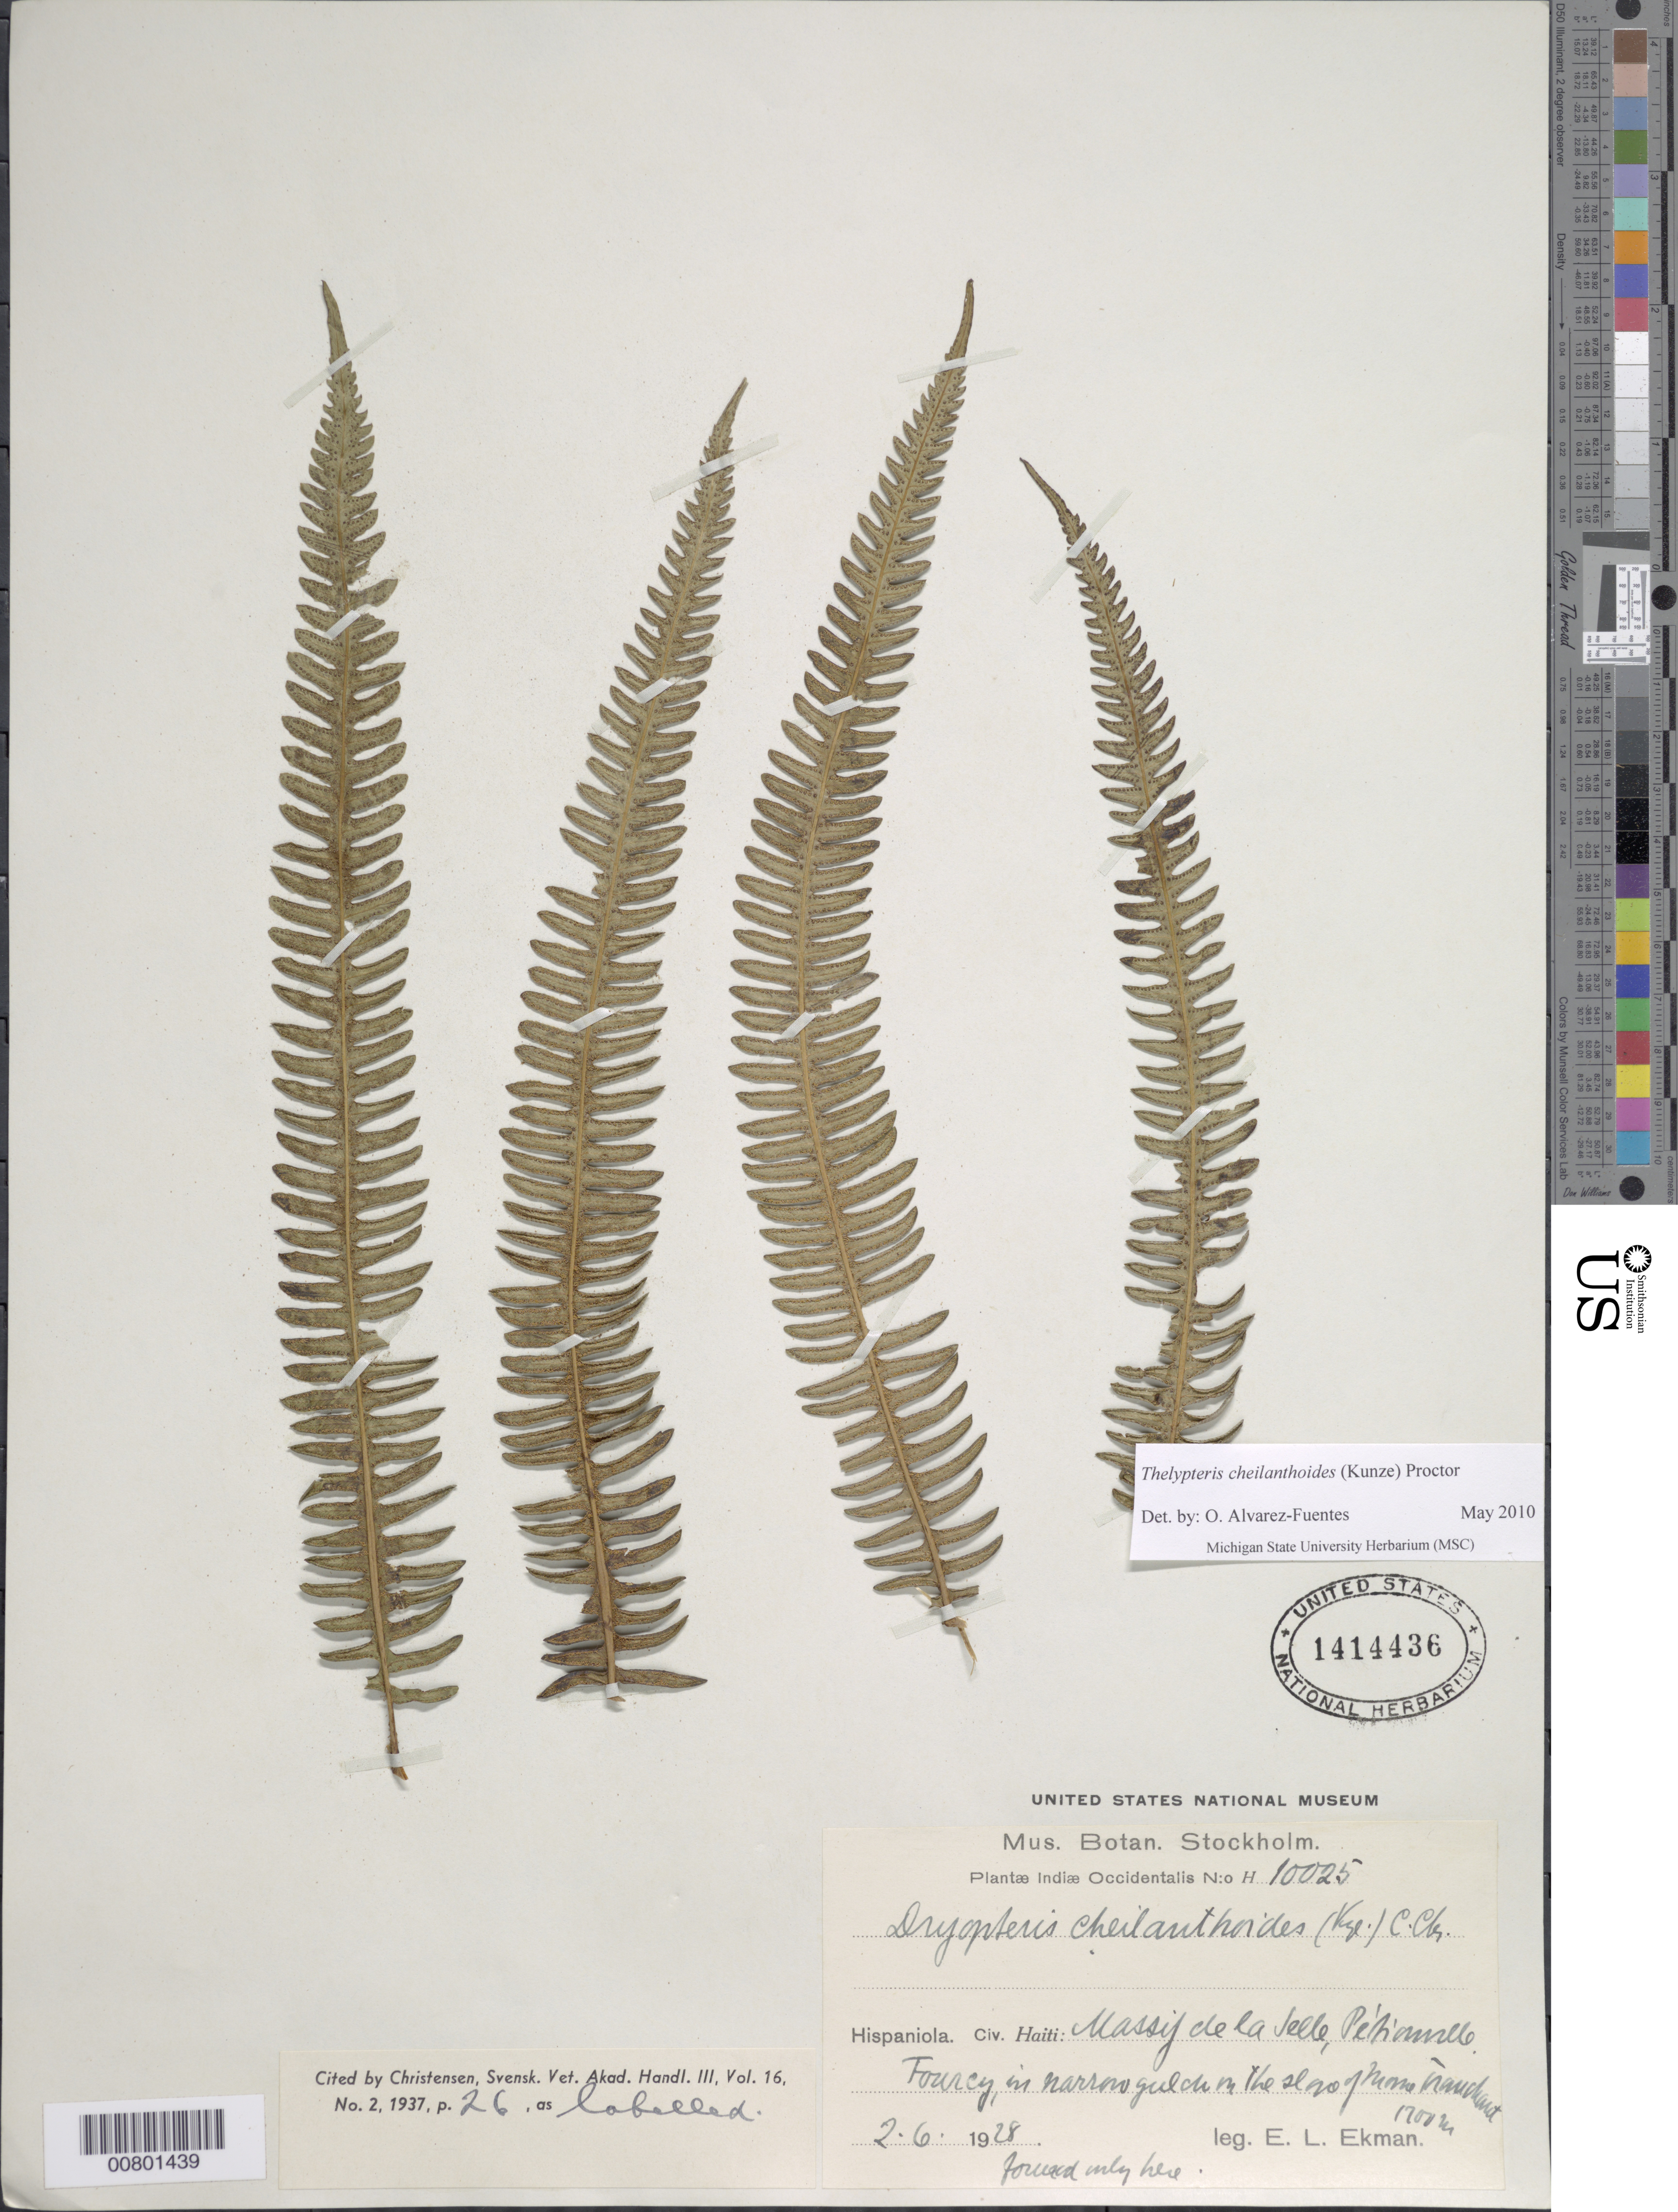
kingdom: Plantae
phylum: Tracheophyta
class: Polypodiopsida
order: Polypodiales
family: Thelypteridaceae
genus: Amauropelta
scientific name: Amauropelta cheilanthoides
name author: (Kunze) Á. Löve & D. Löve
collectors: E. L. Ekman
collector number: H 10025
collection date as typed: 02 Jun 1928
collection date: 1928-06-02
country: Haiti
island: Hispaniola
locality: Massif de la Selle, Pétionville, Fourcy, M. Tranchand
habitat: In naarrow gulch on slope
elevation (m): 1700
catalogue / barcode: US 1414436